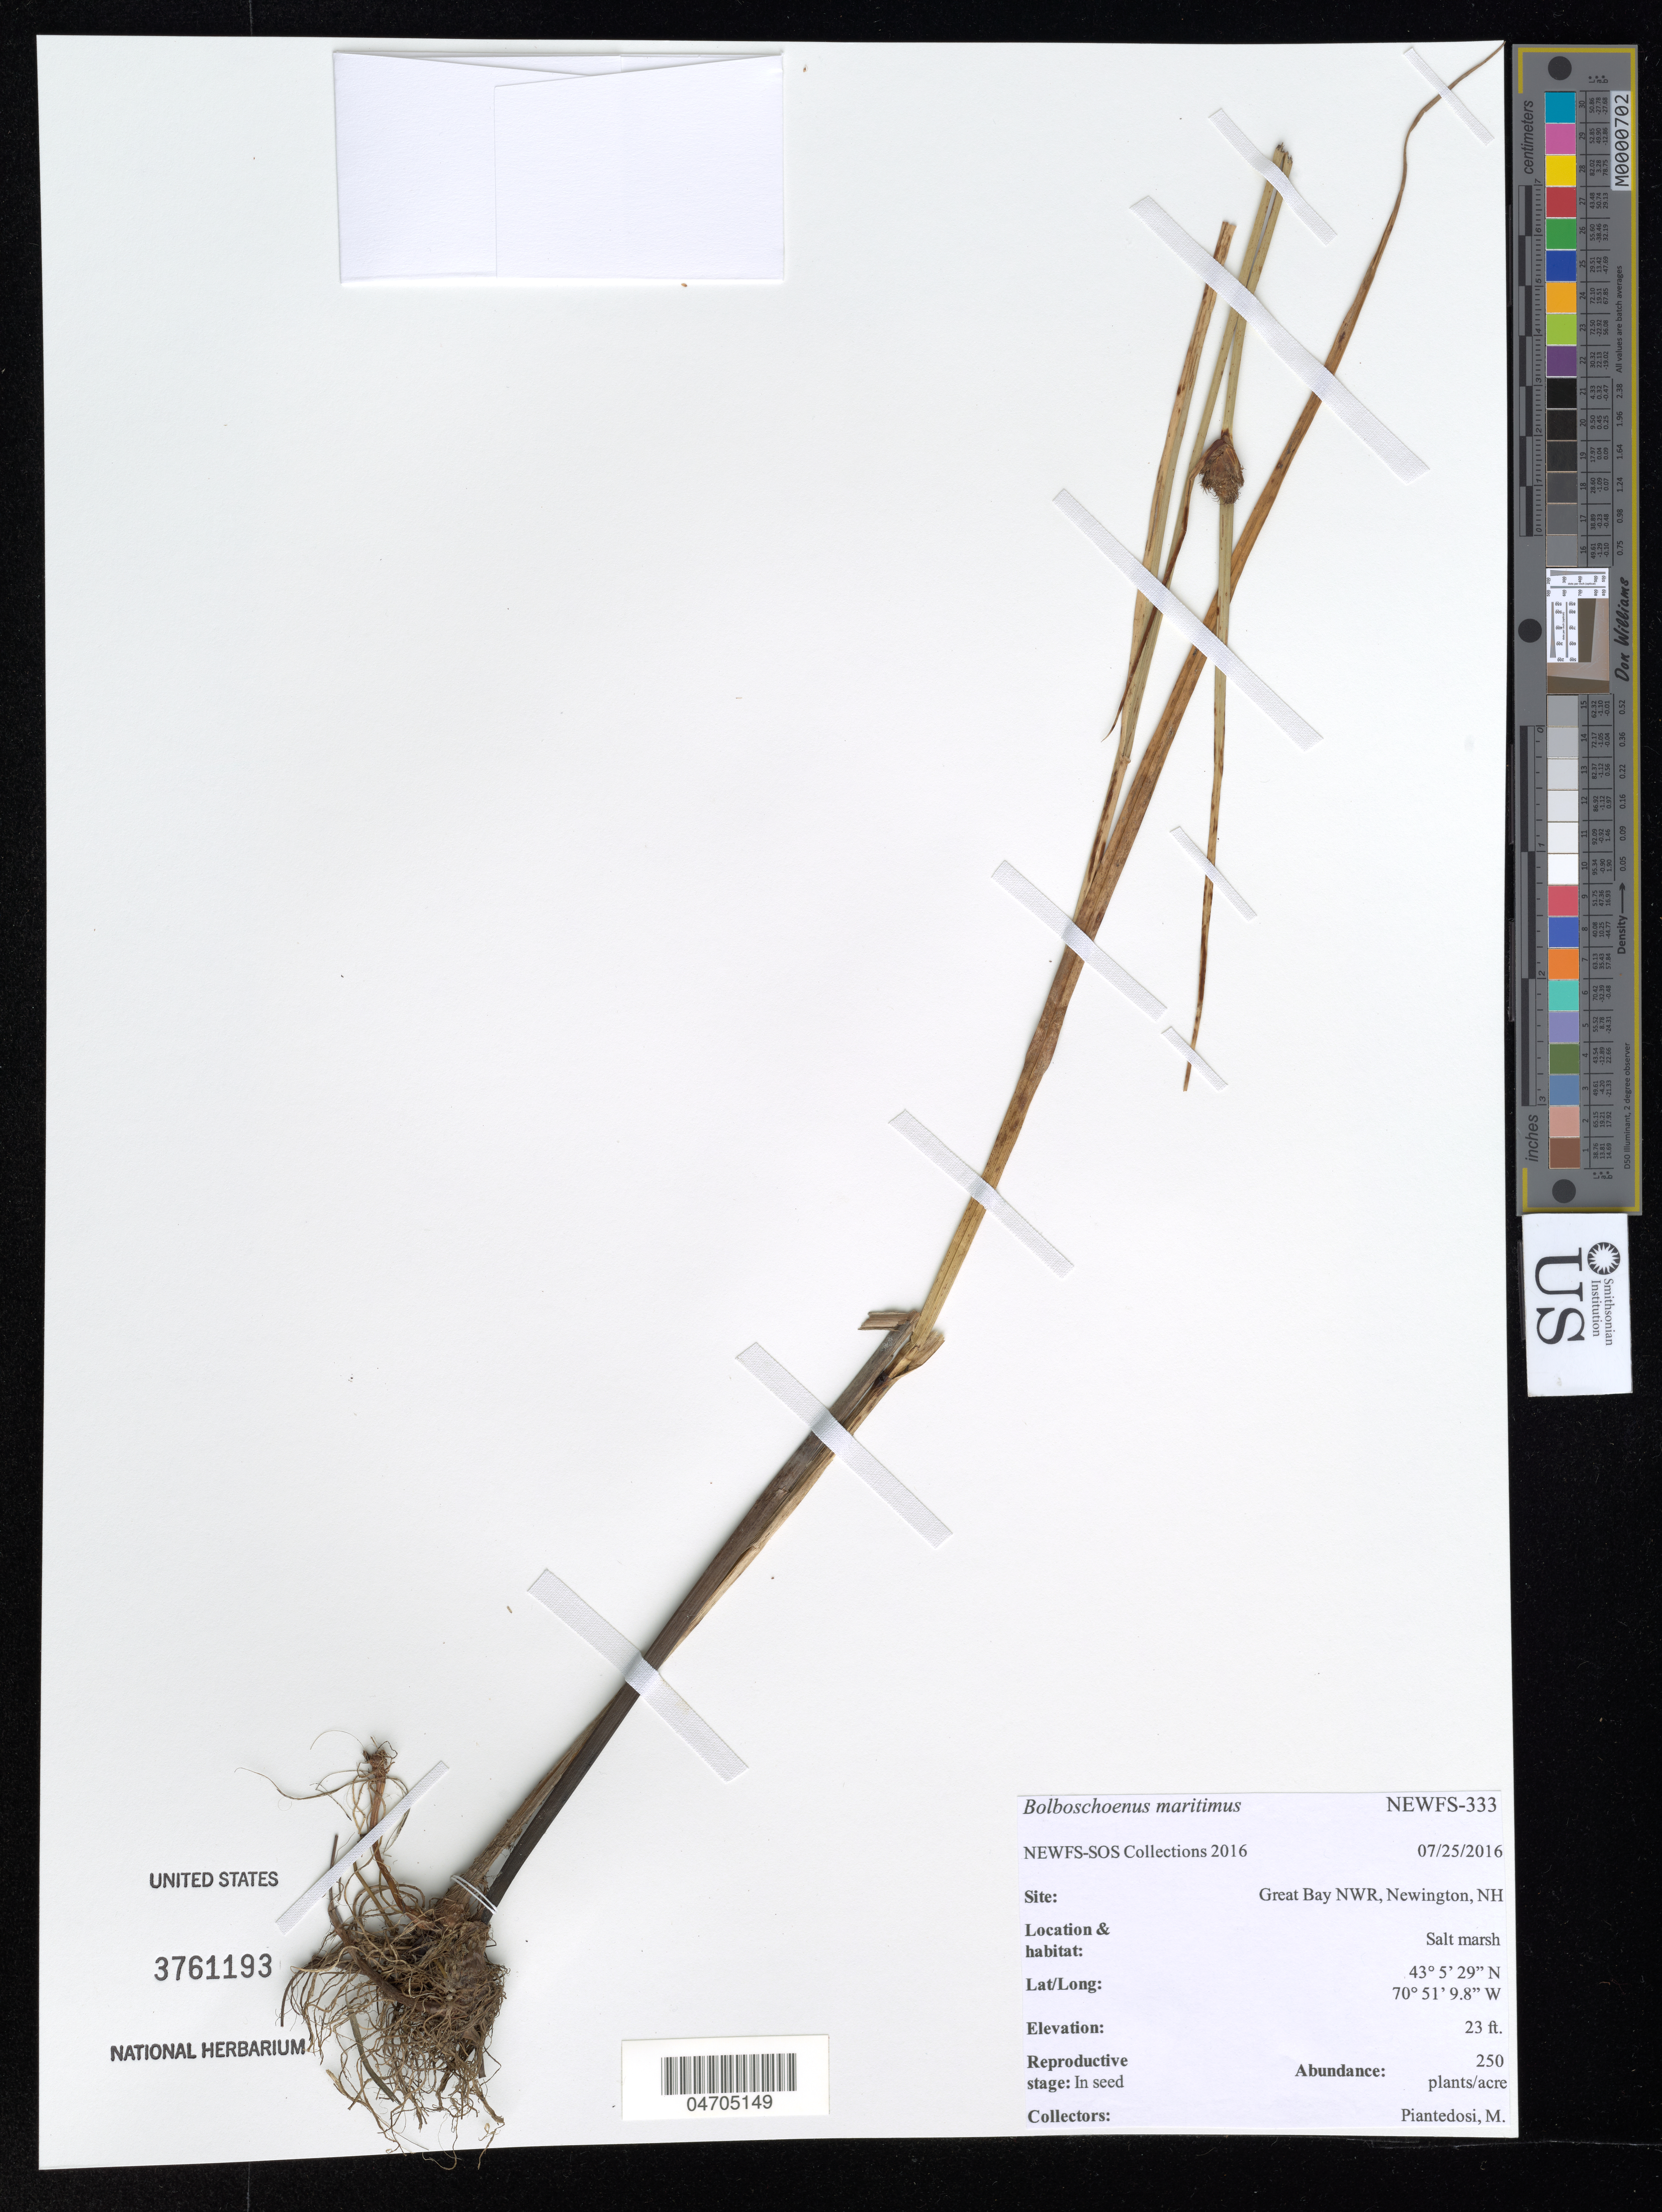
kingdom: Plantae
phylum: Tracheophyta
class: Liliopsida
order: Poales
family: Cyperaceae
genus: Bolboschoenus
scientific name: Bolboschoenus maritimus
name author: (L.) Palla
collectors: M. Piantedosi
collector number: NEWFS-333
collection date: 2016-07-25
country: United States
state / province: New Hampshire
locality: Site: Great Bay NWR, Newington, NH. Salt marsh.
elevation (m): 7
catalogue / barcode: US 3761193